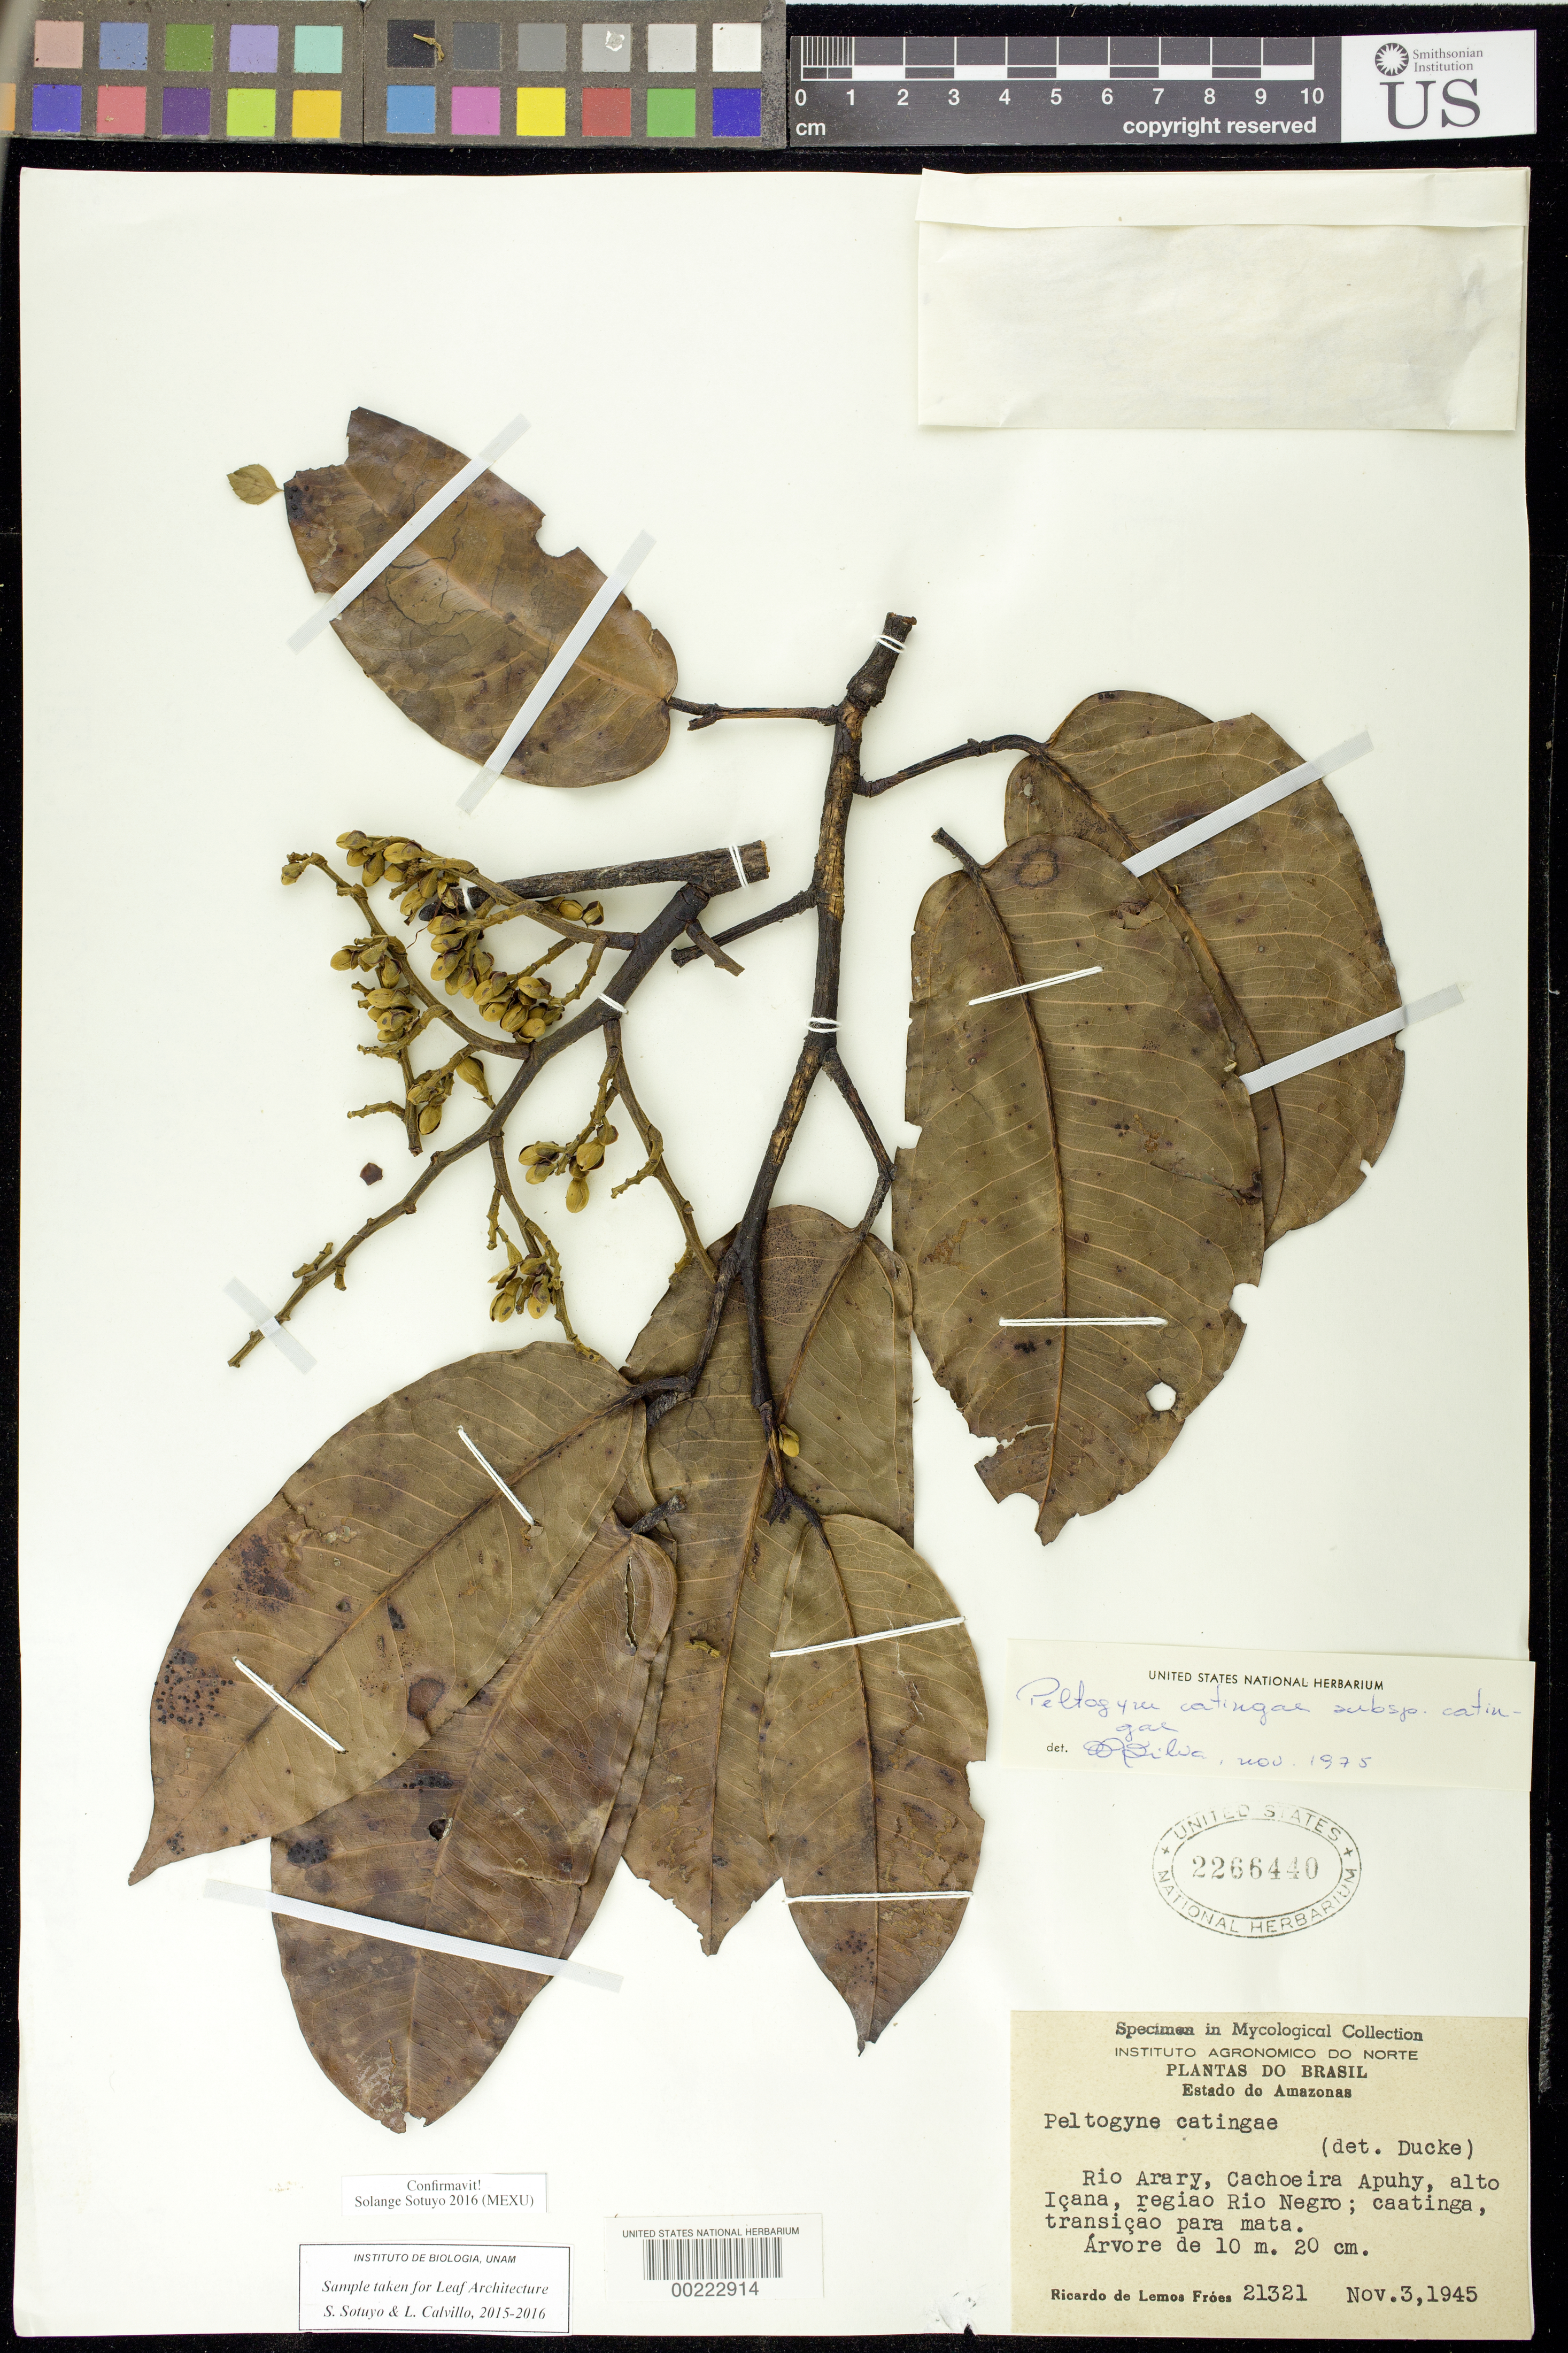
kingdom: Plantae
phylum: Tracheophyta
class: Magnoliopsida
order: Fabales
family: Fabaceae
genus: Peltogyne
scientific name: Peltogyne catingae subsp. catingae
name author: Ducke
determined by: Sotuyo, Solange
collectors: R. L. Fróes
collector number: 21321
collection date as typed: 03 Nov 1945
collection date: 1945-11-03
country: Brazil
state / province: Amazonas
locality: Rio arary, cachoeira apuhy, alto icana, region rio negro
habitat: Caatinga, transition to forest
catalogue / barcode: US 2266440